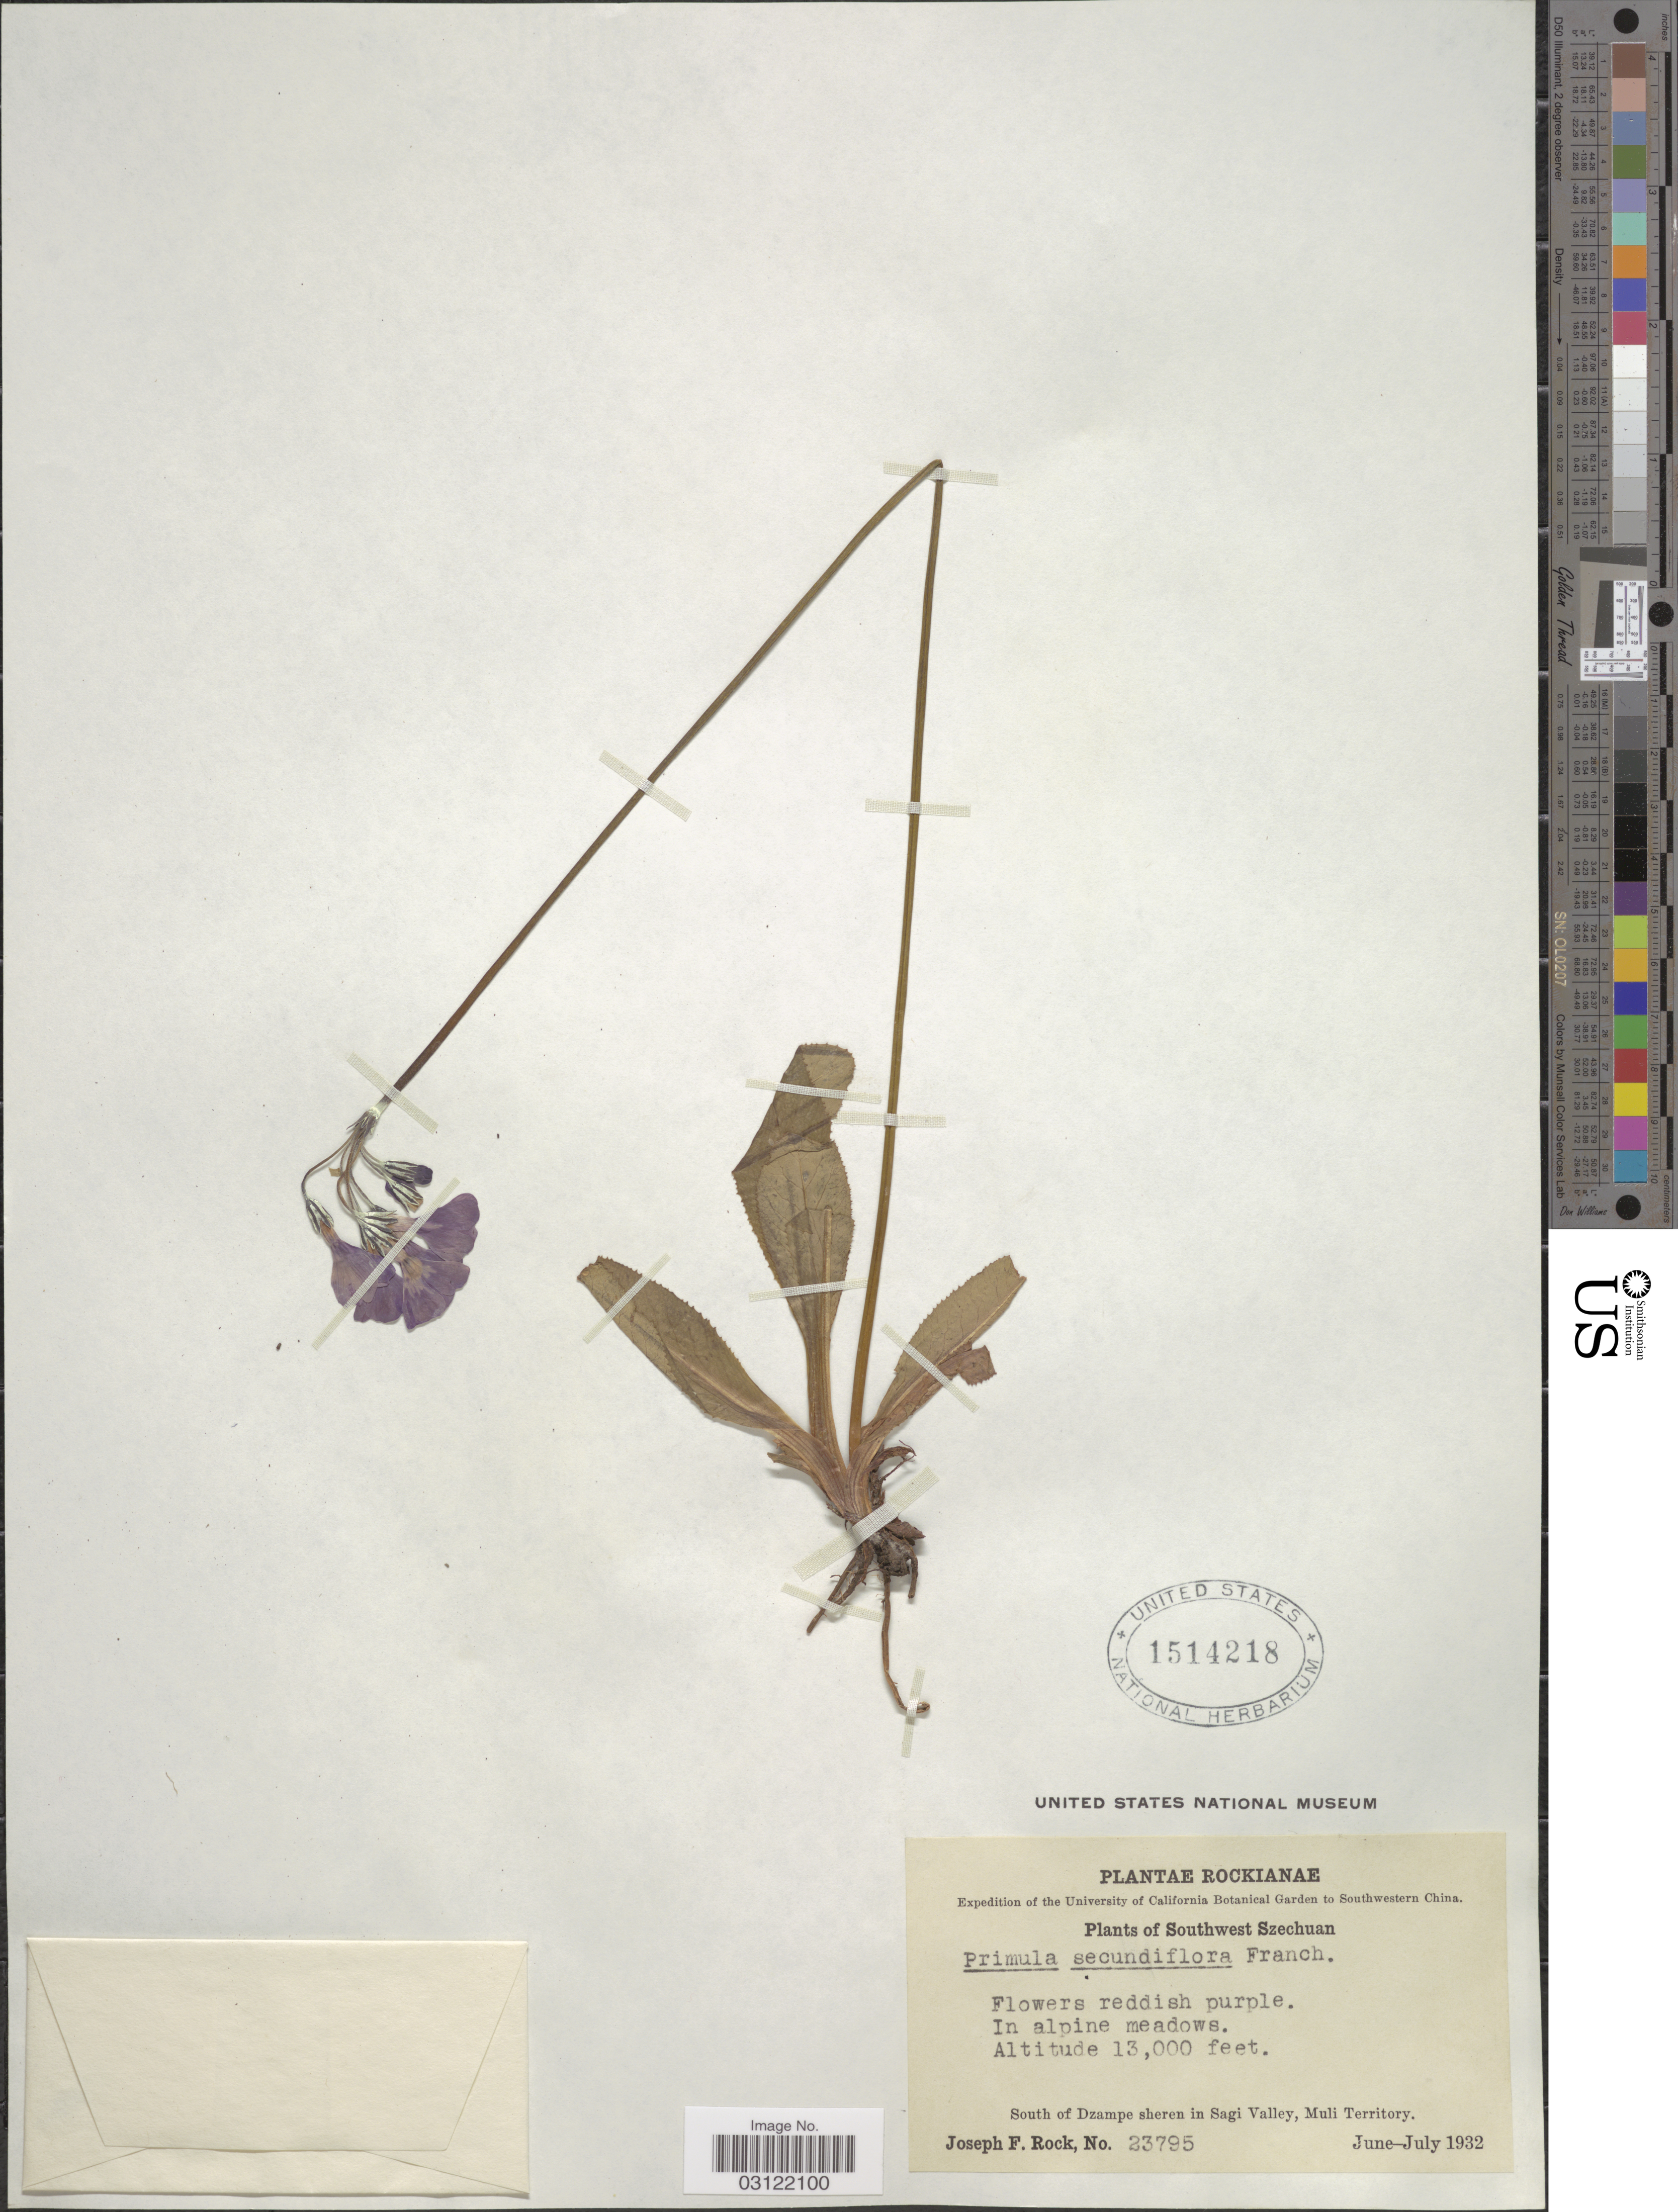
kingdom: Plantae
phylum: Tracheophyta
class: Magnoliopsida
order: Ericales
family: Primulaceae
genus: Primula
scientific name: Primula secundiflora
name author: Franch.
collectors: J. F. Rock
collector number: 23795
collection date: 1932-06/1932-07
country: China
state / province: Sichuan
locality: Southwestern China. Southwest Szechuan, South of Dzampe sheren in Sagi Valley, Muli Territory.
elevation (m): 3962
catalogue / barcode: US 1514218